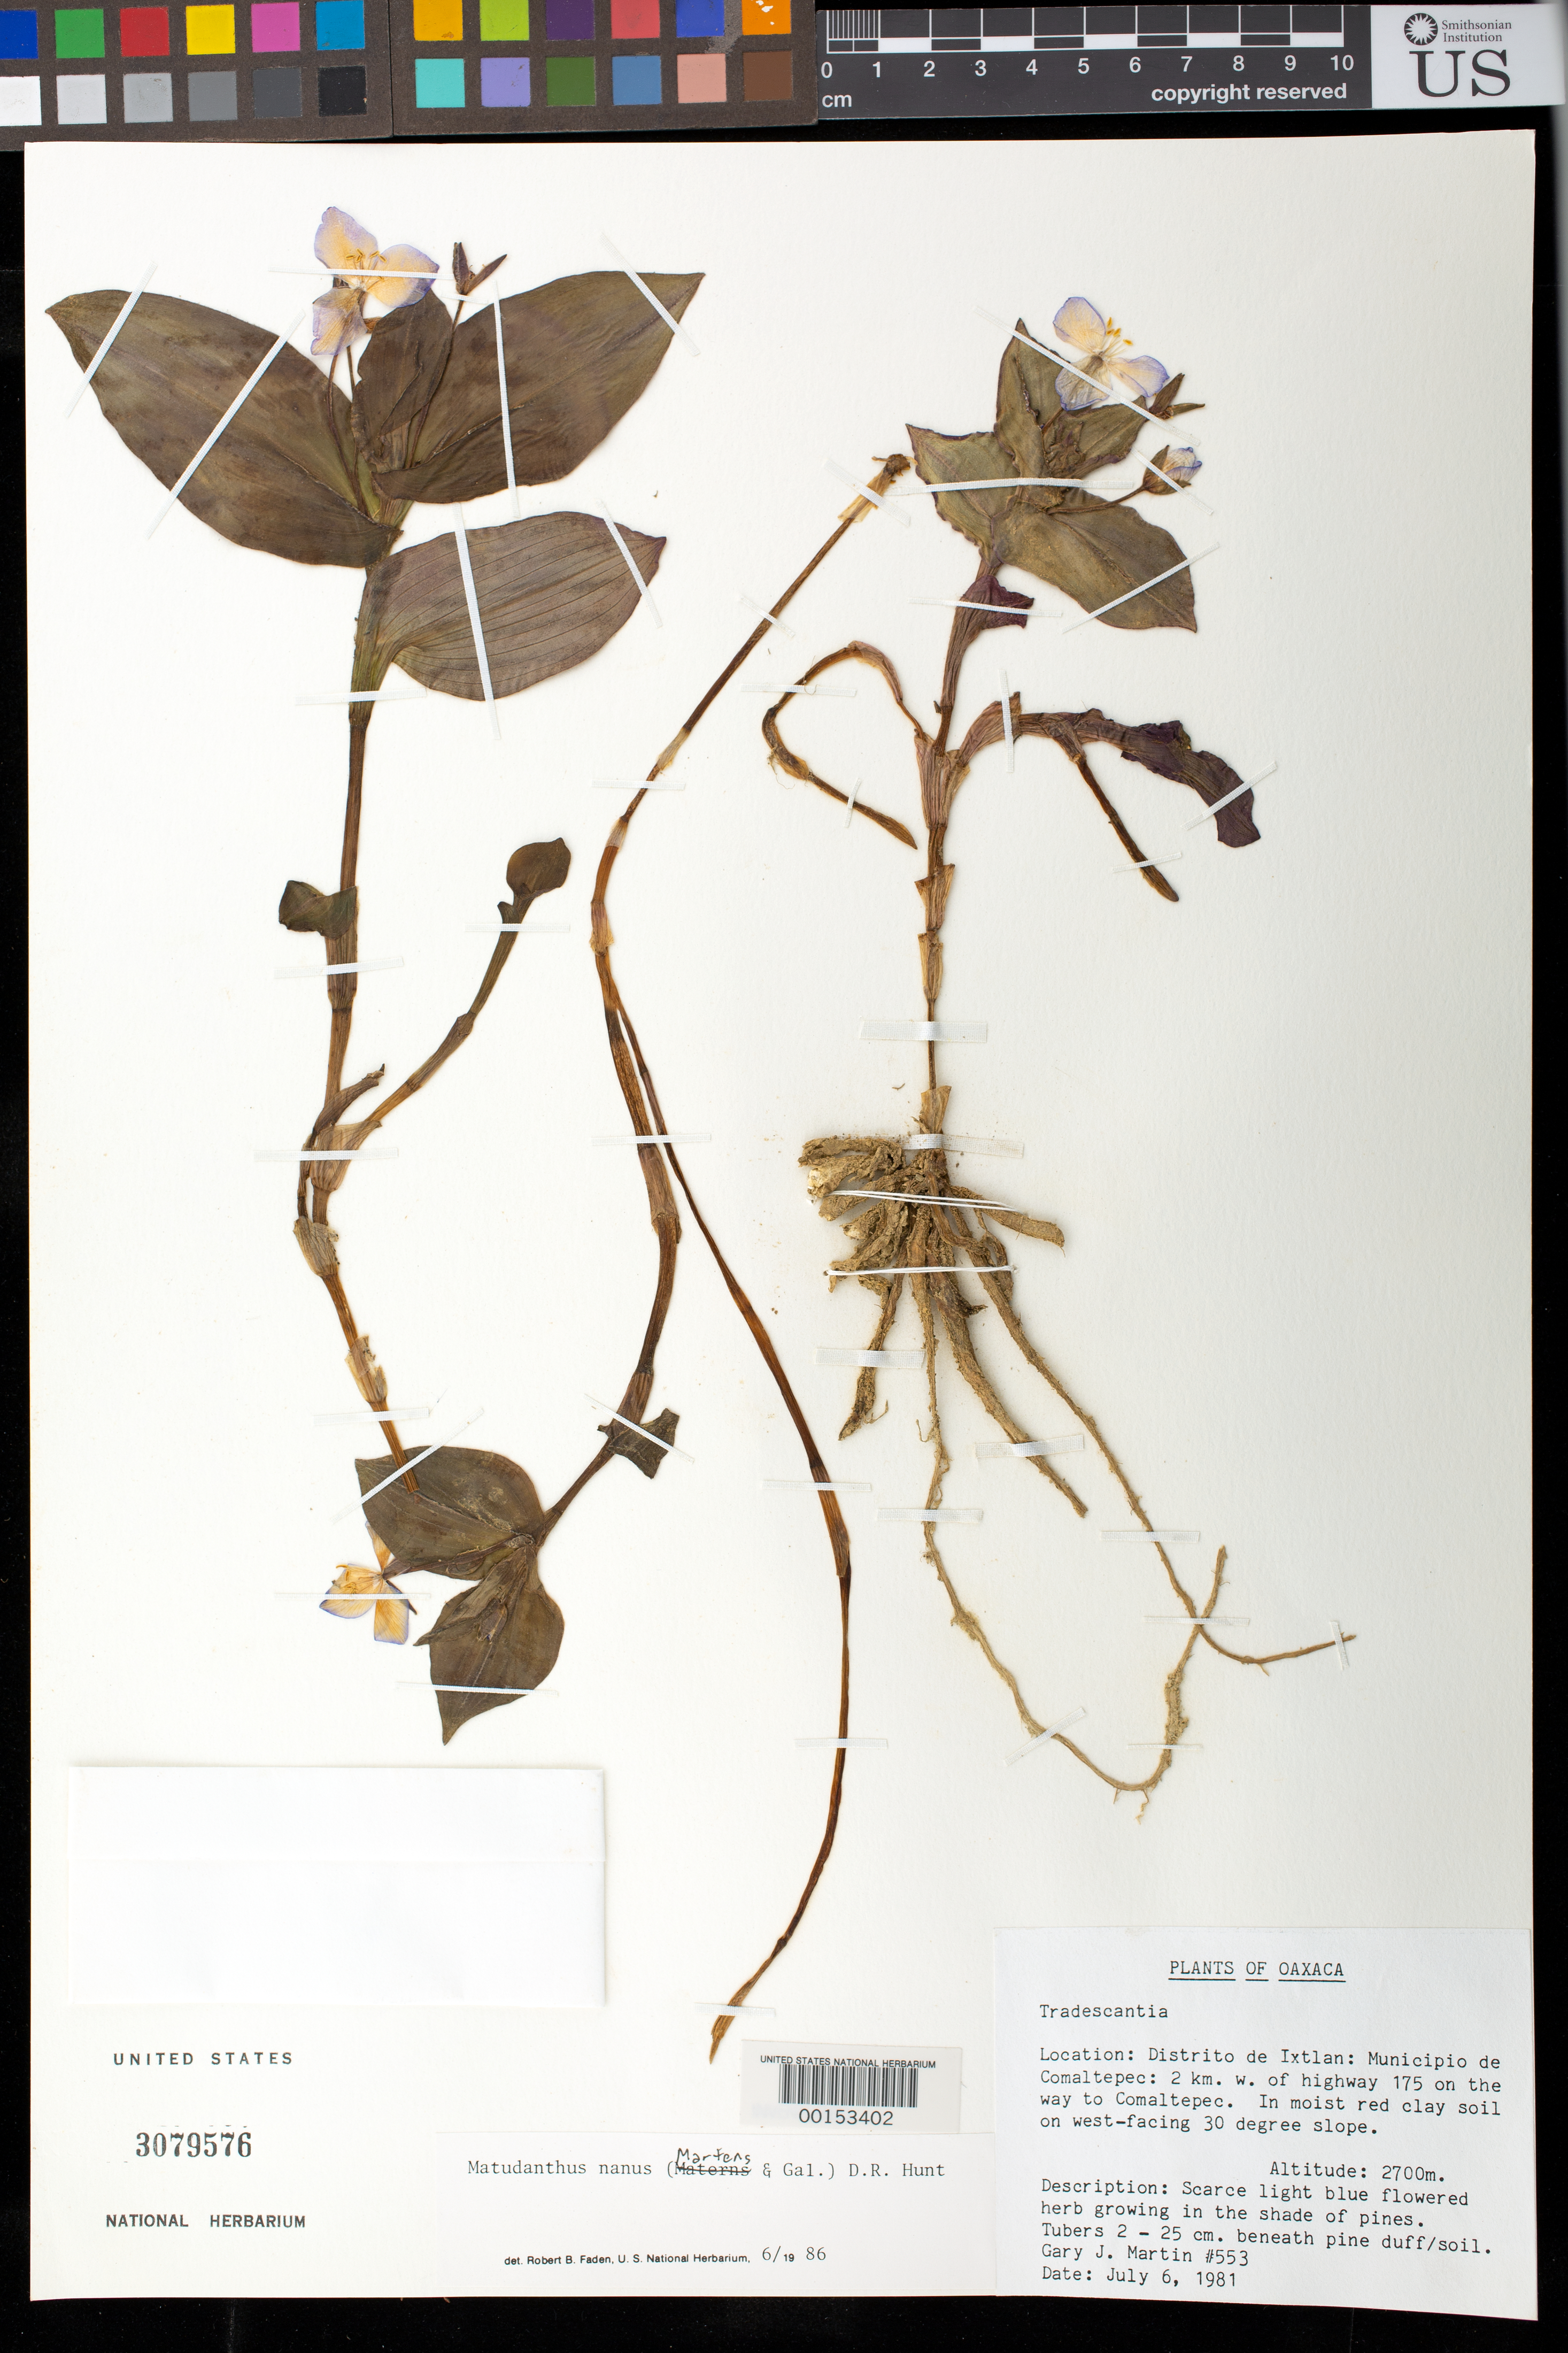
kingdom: Plantae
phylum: Tracheophyta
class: Liliopsida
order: Commelinales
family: Commelinaceae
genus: Matudanthus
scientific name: Matudanthus nanus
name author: D.R. Hunt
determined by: Faden, Robert B., (US), Smithsonian Institution - National Museum of Natural History (UNITED STATES)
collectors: G. J. Martin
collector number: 553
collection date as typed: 06 Jul 1981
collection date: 1981-07-06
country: Mexico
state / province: Oaxaca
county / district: Ixtlán De Juarez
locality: Towards comaltepec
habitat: Shaded, moist red clay soil, west facing slope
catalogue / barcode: US 3079576